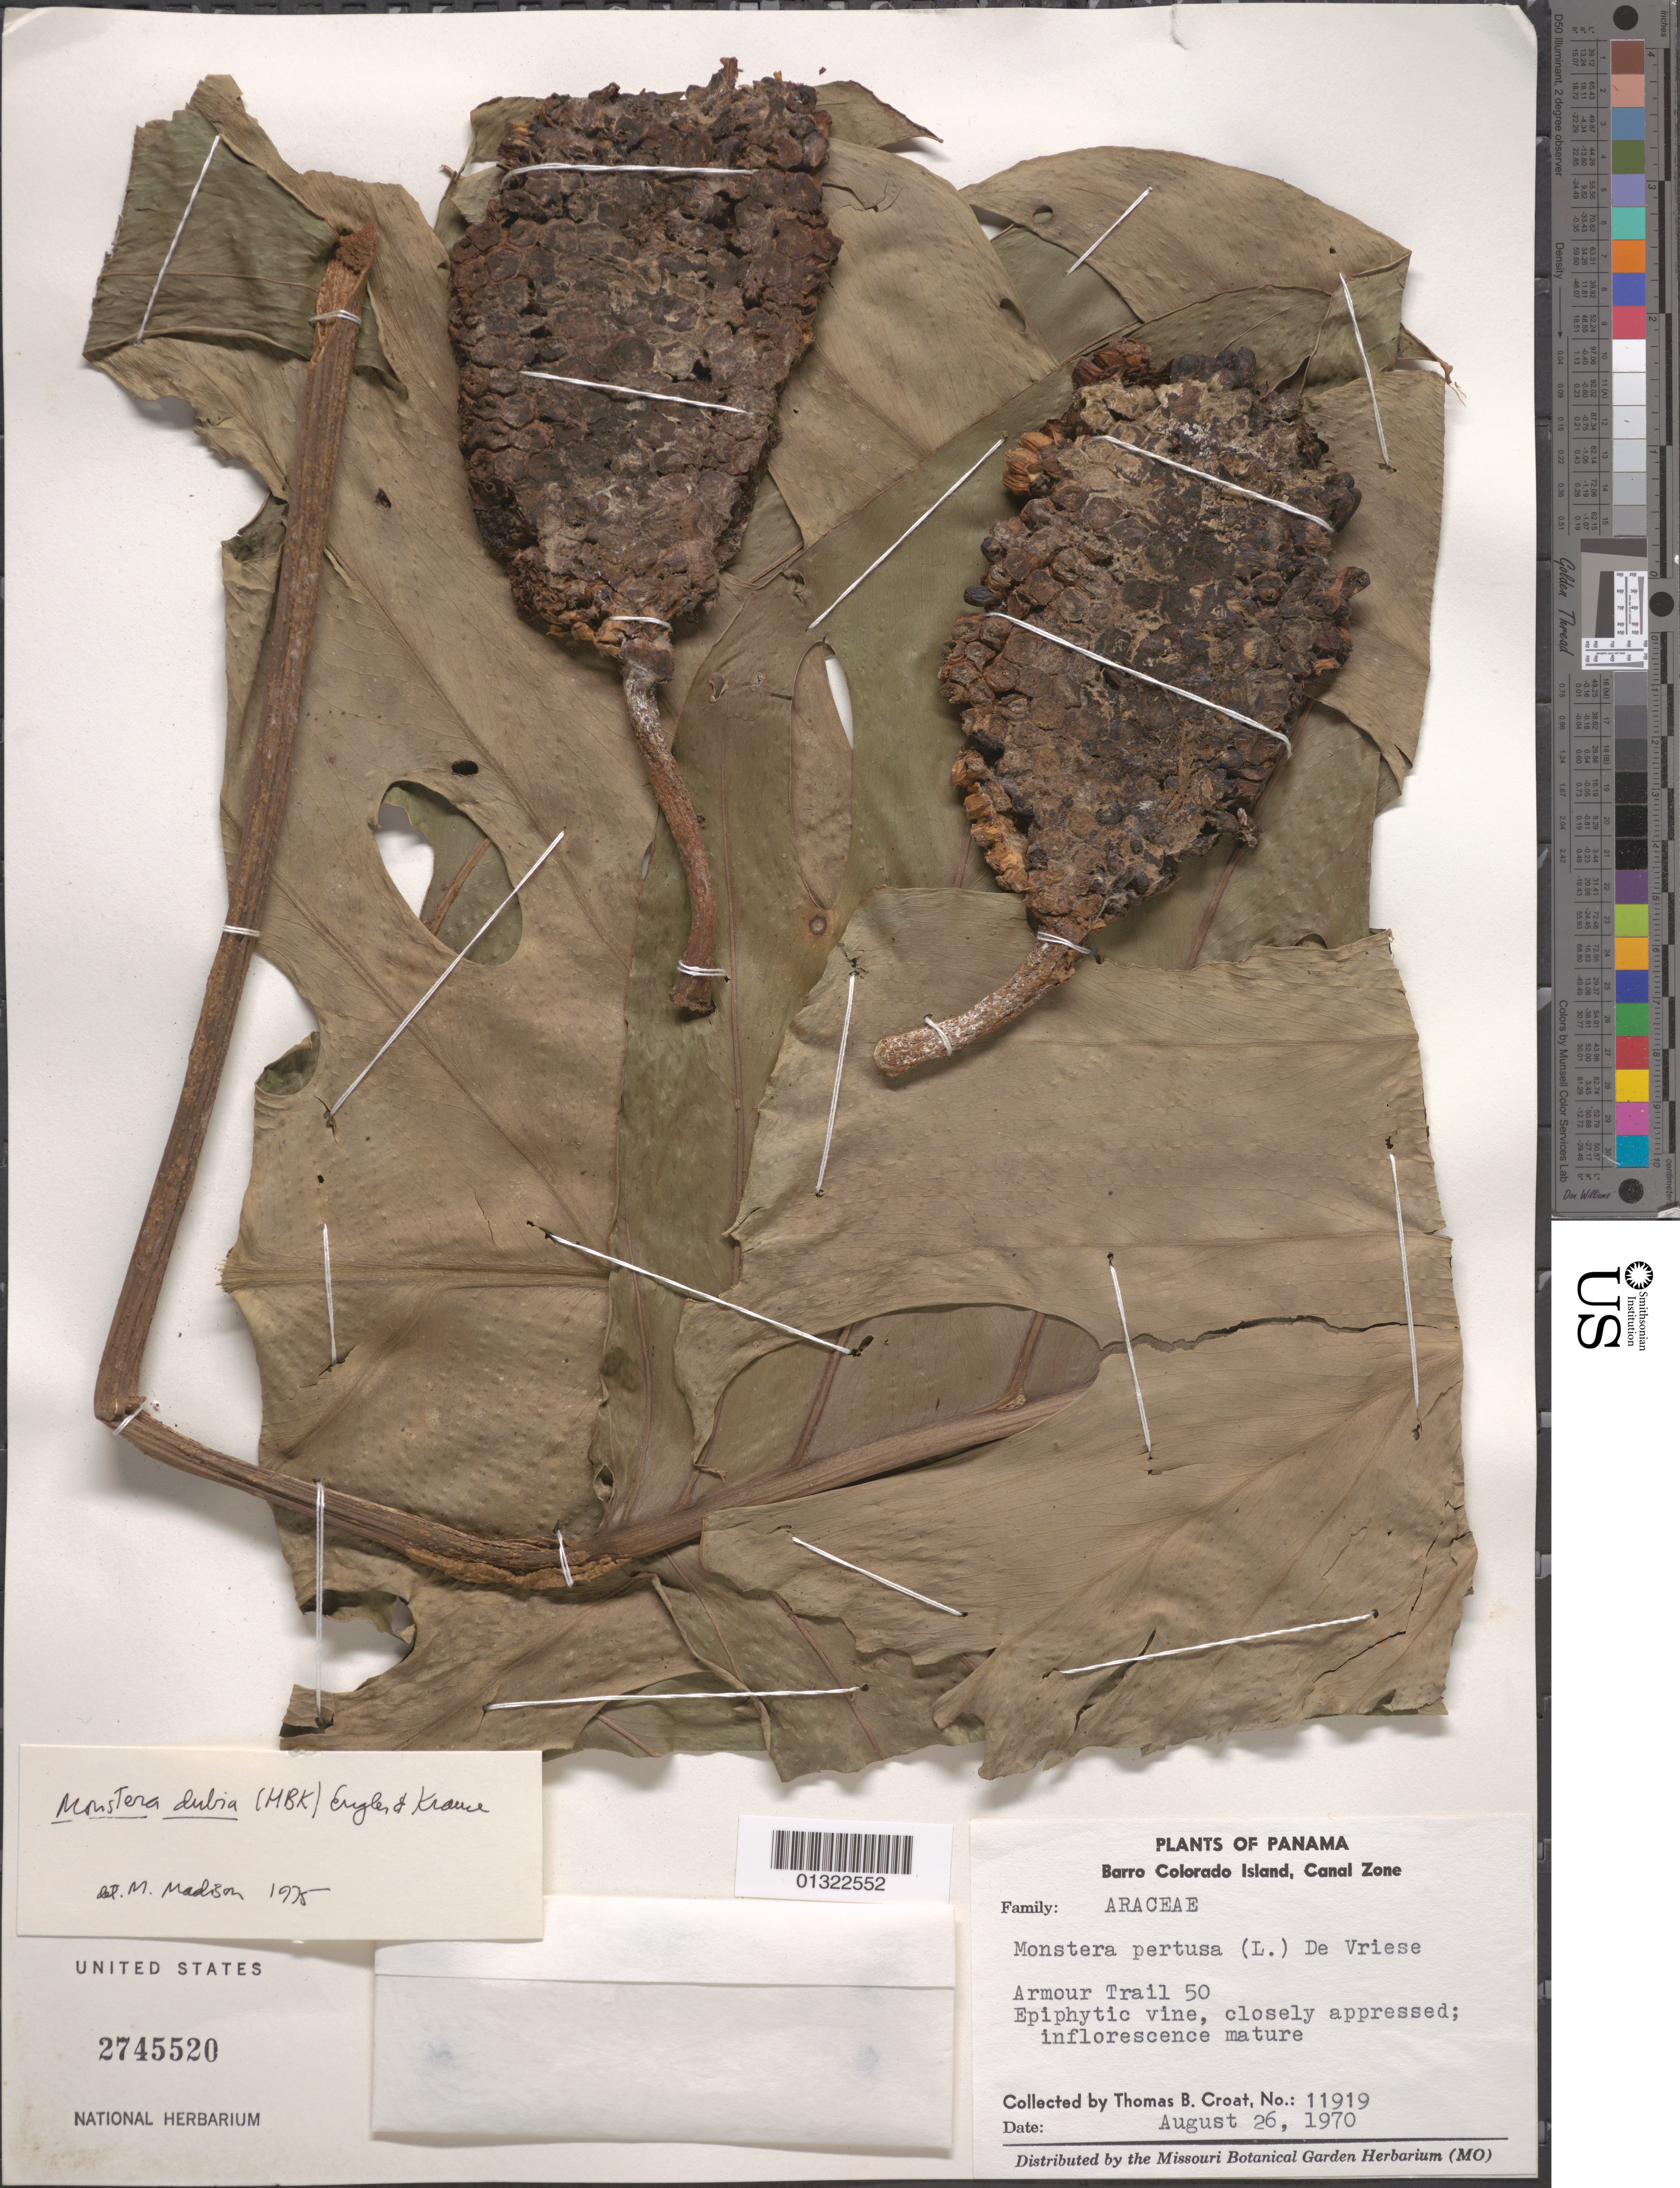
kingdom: Plantae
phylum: Tracheophyta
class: Liliopsida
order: Alismatales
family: Araceae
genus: Monstera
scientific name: Monstera dubia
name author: (Kunth) Engl. & K. Krause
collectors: T. B. Croat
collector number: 11919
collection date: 1970-08-26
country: Panama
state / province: Panamá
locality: Barro Colorado Island, Canal Zone. Armour Trail 50.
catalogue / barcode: US 2745520